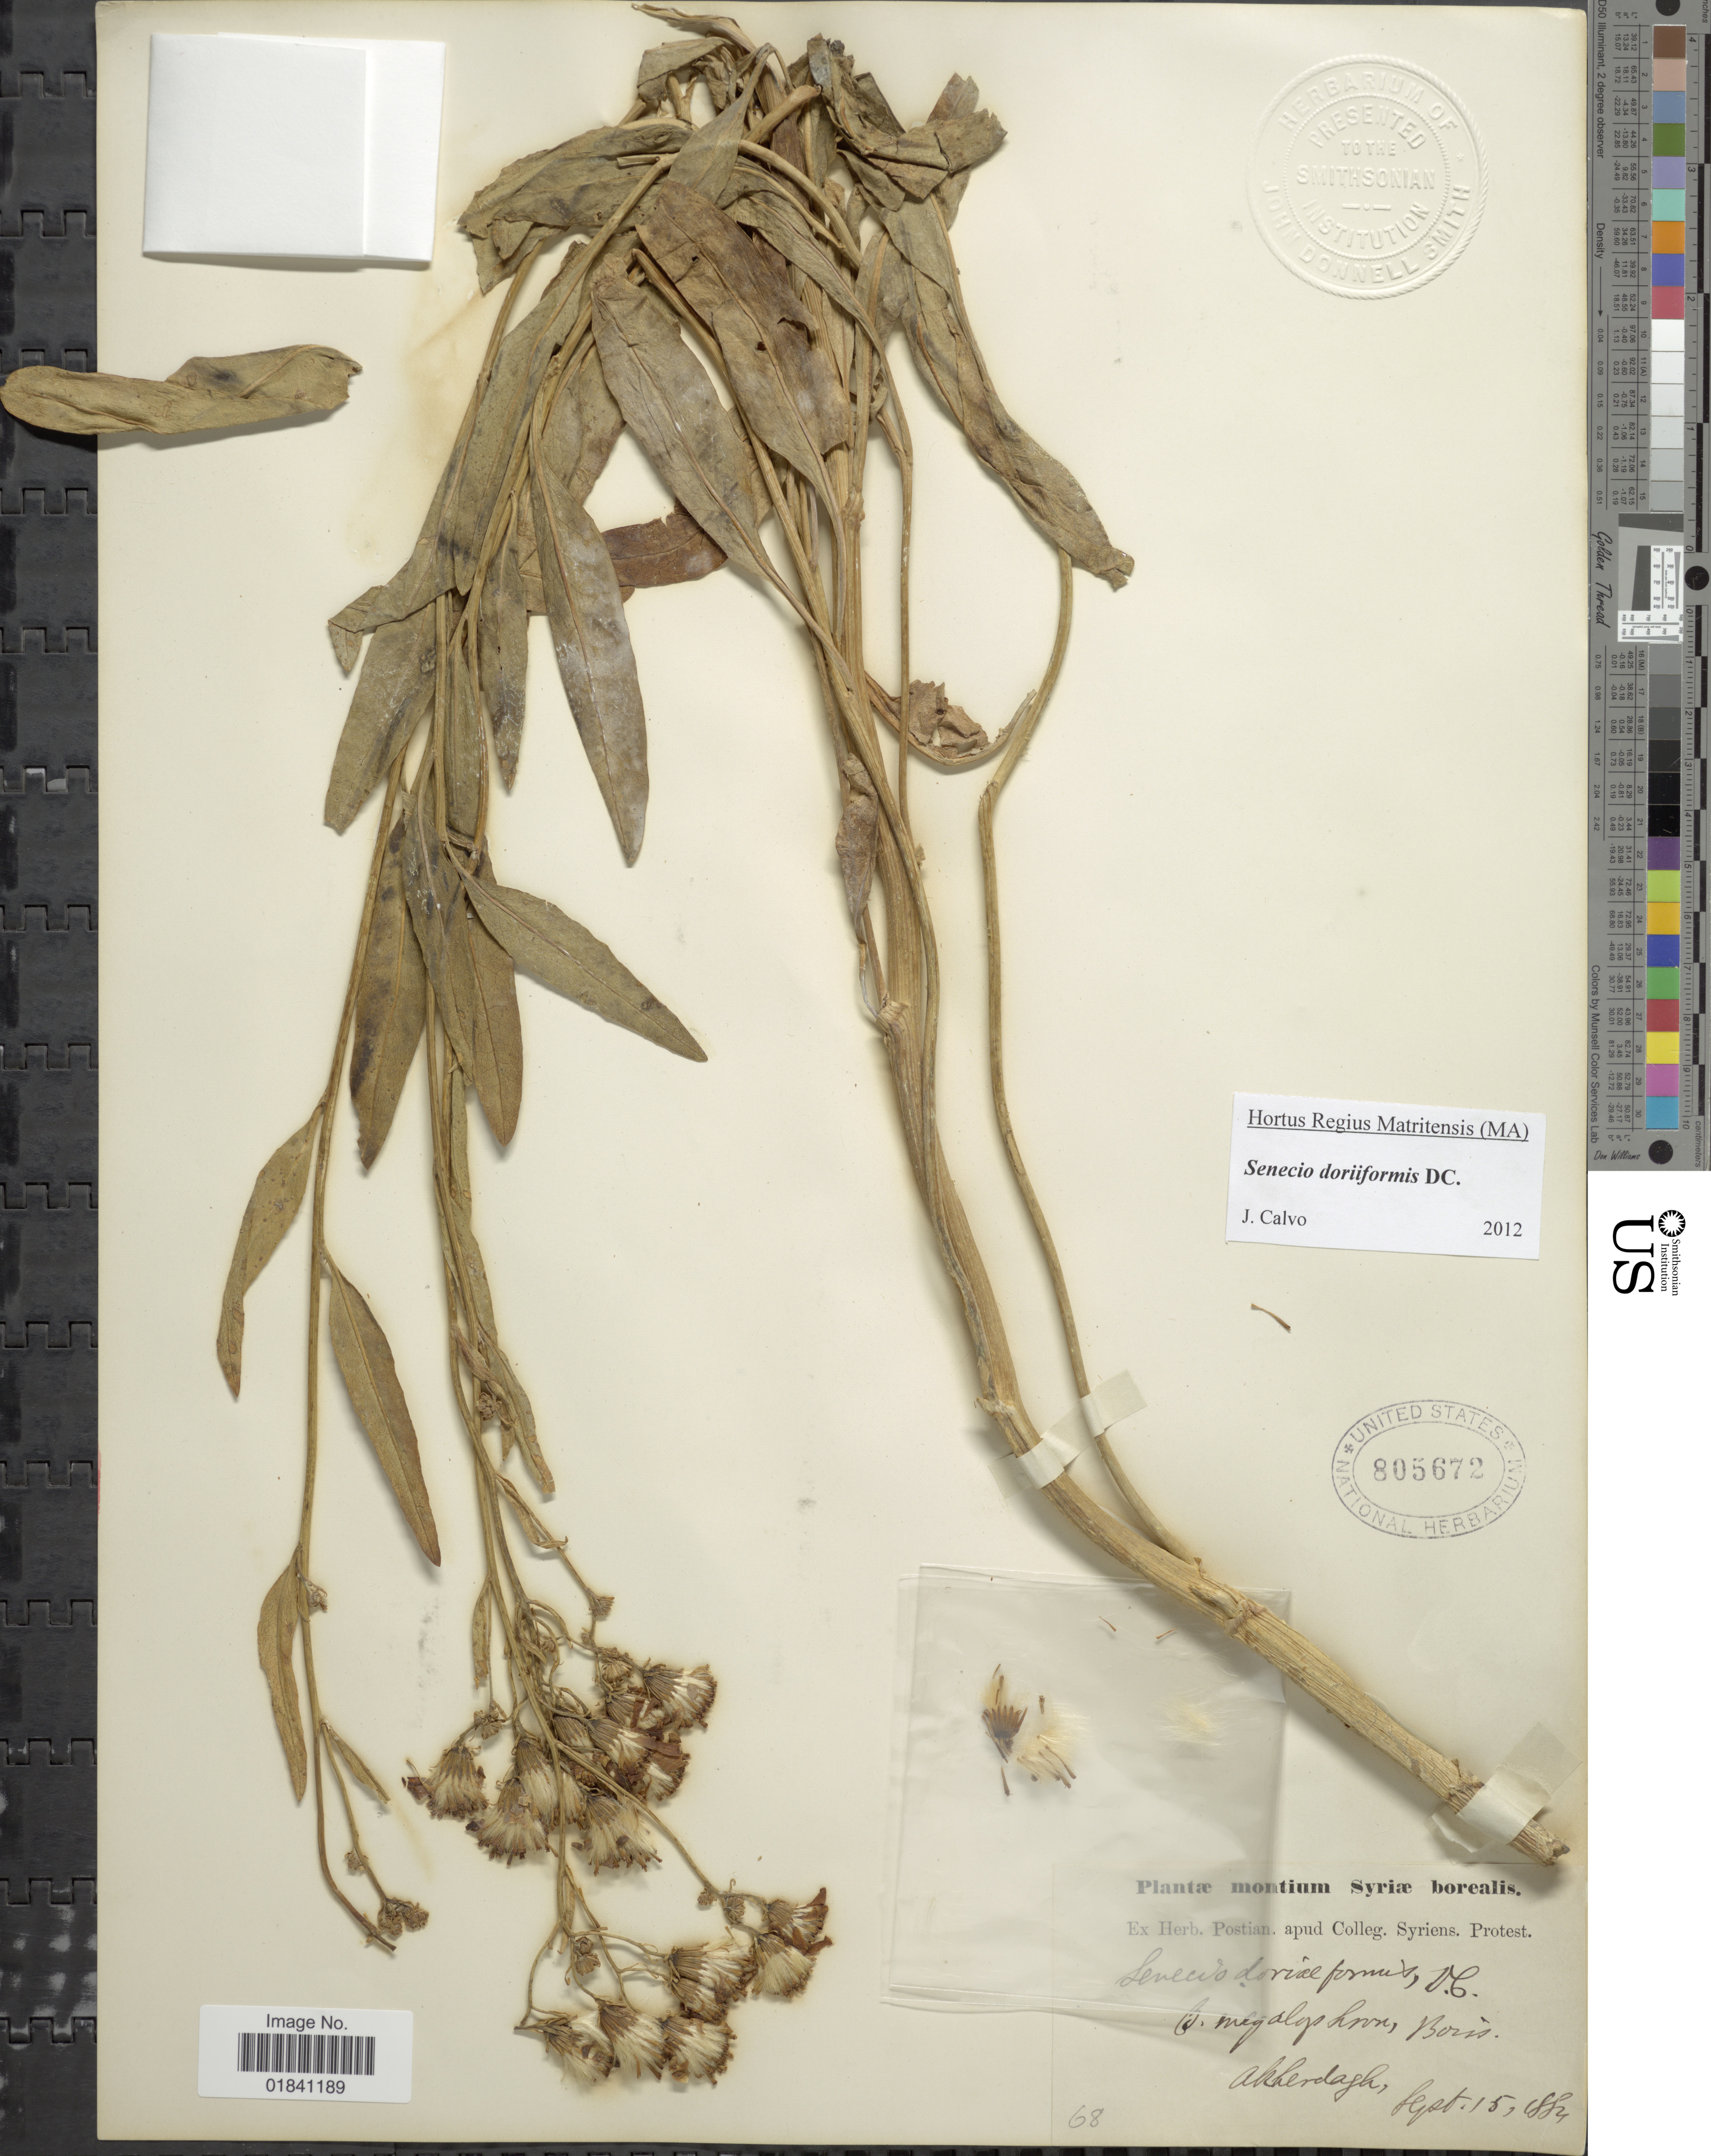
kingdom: Plantae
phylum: Tracheophyta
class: Magnoliopsida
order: Asterales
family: Asteraceae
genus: Senecio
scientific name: Senecio doriiformis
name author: DC.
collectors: ex herb. Postian. apud Colleg. Syriens. Protest. USE "Fannie P. A. Shepard" (10308853) AS PRIMARY COLLECTOR INSTEAD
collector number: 68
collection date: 1884-09-15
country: Syria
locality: Montium Syriae borealis. Akherdagh [interpreted]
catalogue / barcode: US 805672